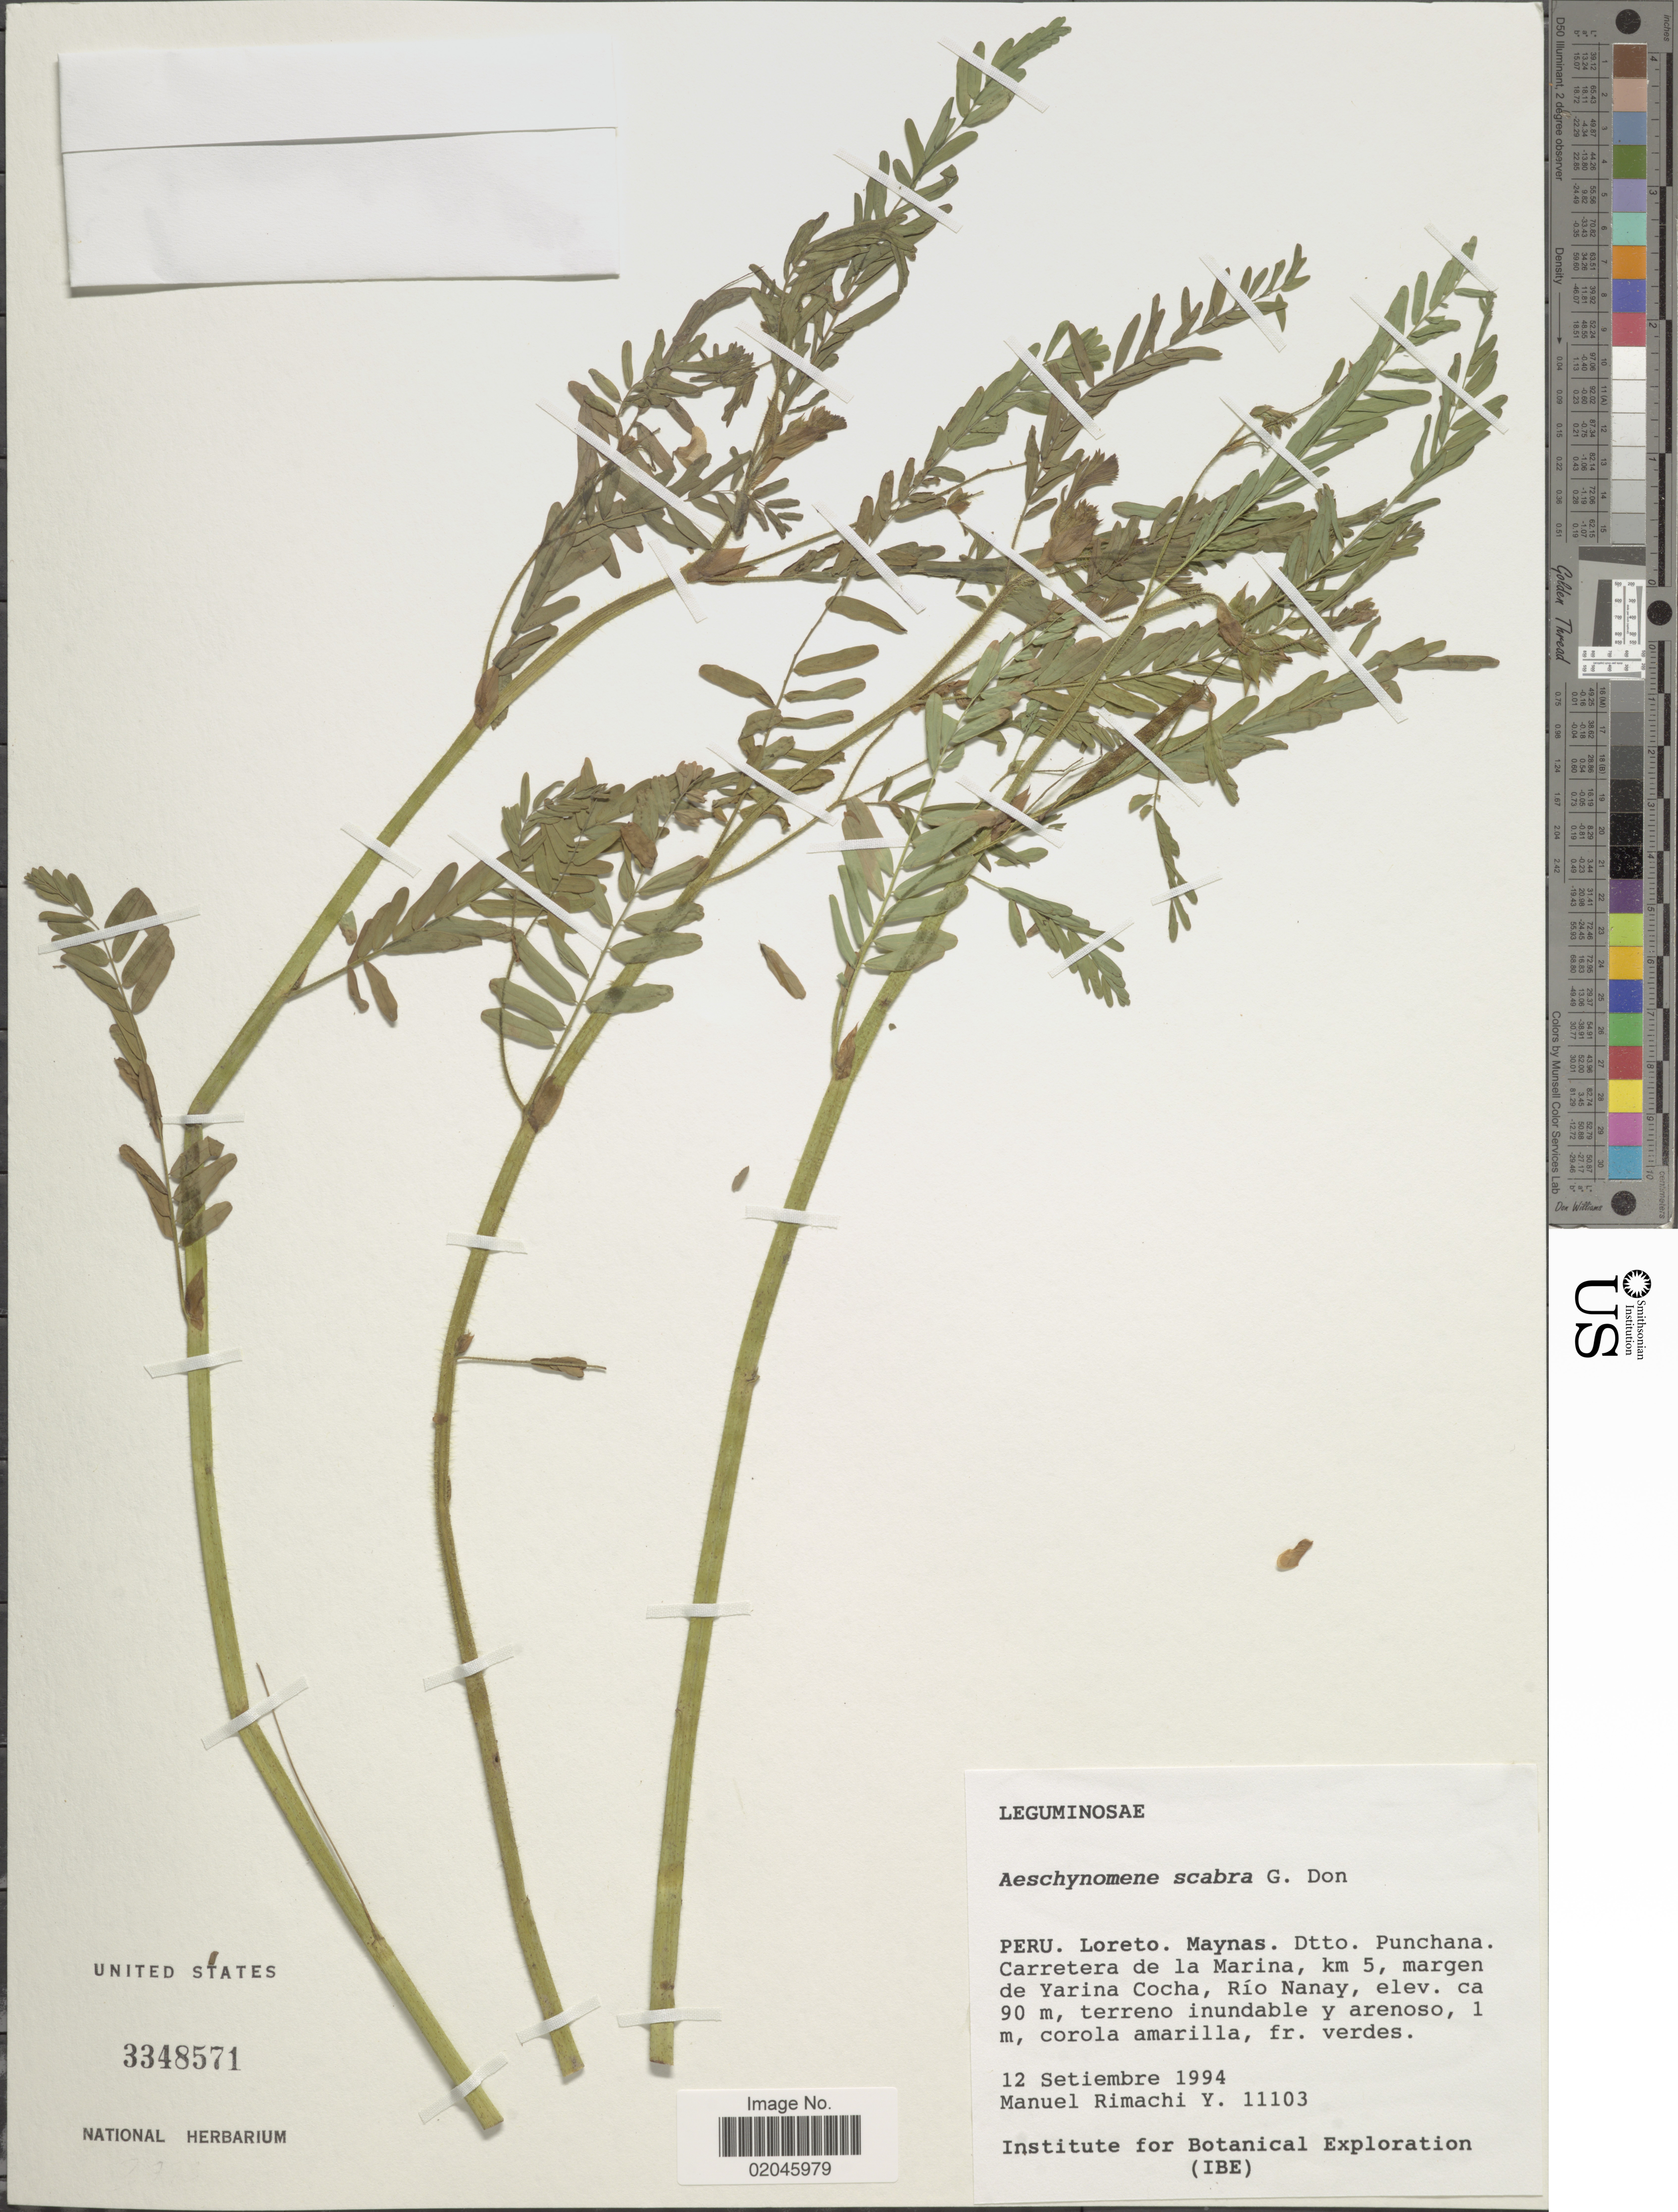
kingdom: Plantae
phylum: Tracheophyta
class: Magnoliopsida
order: Fabales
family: Fabaceae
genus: Aeschynomene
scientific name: Aeschynomene scabra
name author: G. Don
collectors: M. Rimachi Y.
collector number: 11103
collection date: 1994-09-12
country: Peru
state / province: Loreto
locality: Maynas. Dtto. Puchana. Carretera de la Marina, km. 5, margen de Yarina Cocha, Rio Nanay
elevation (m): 90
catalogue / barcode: US 3348571